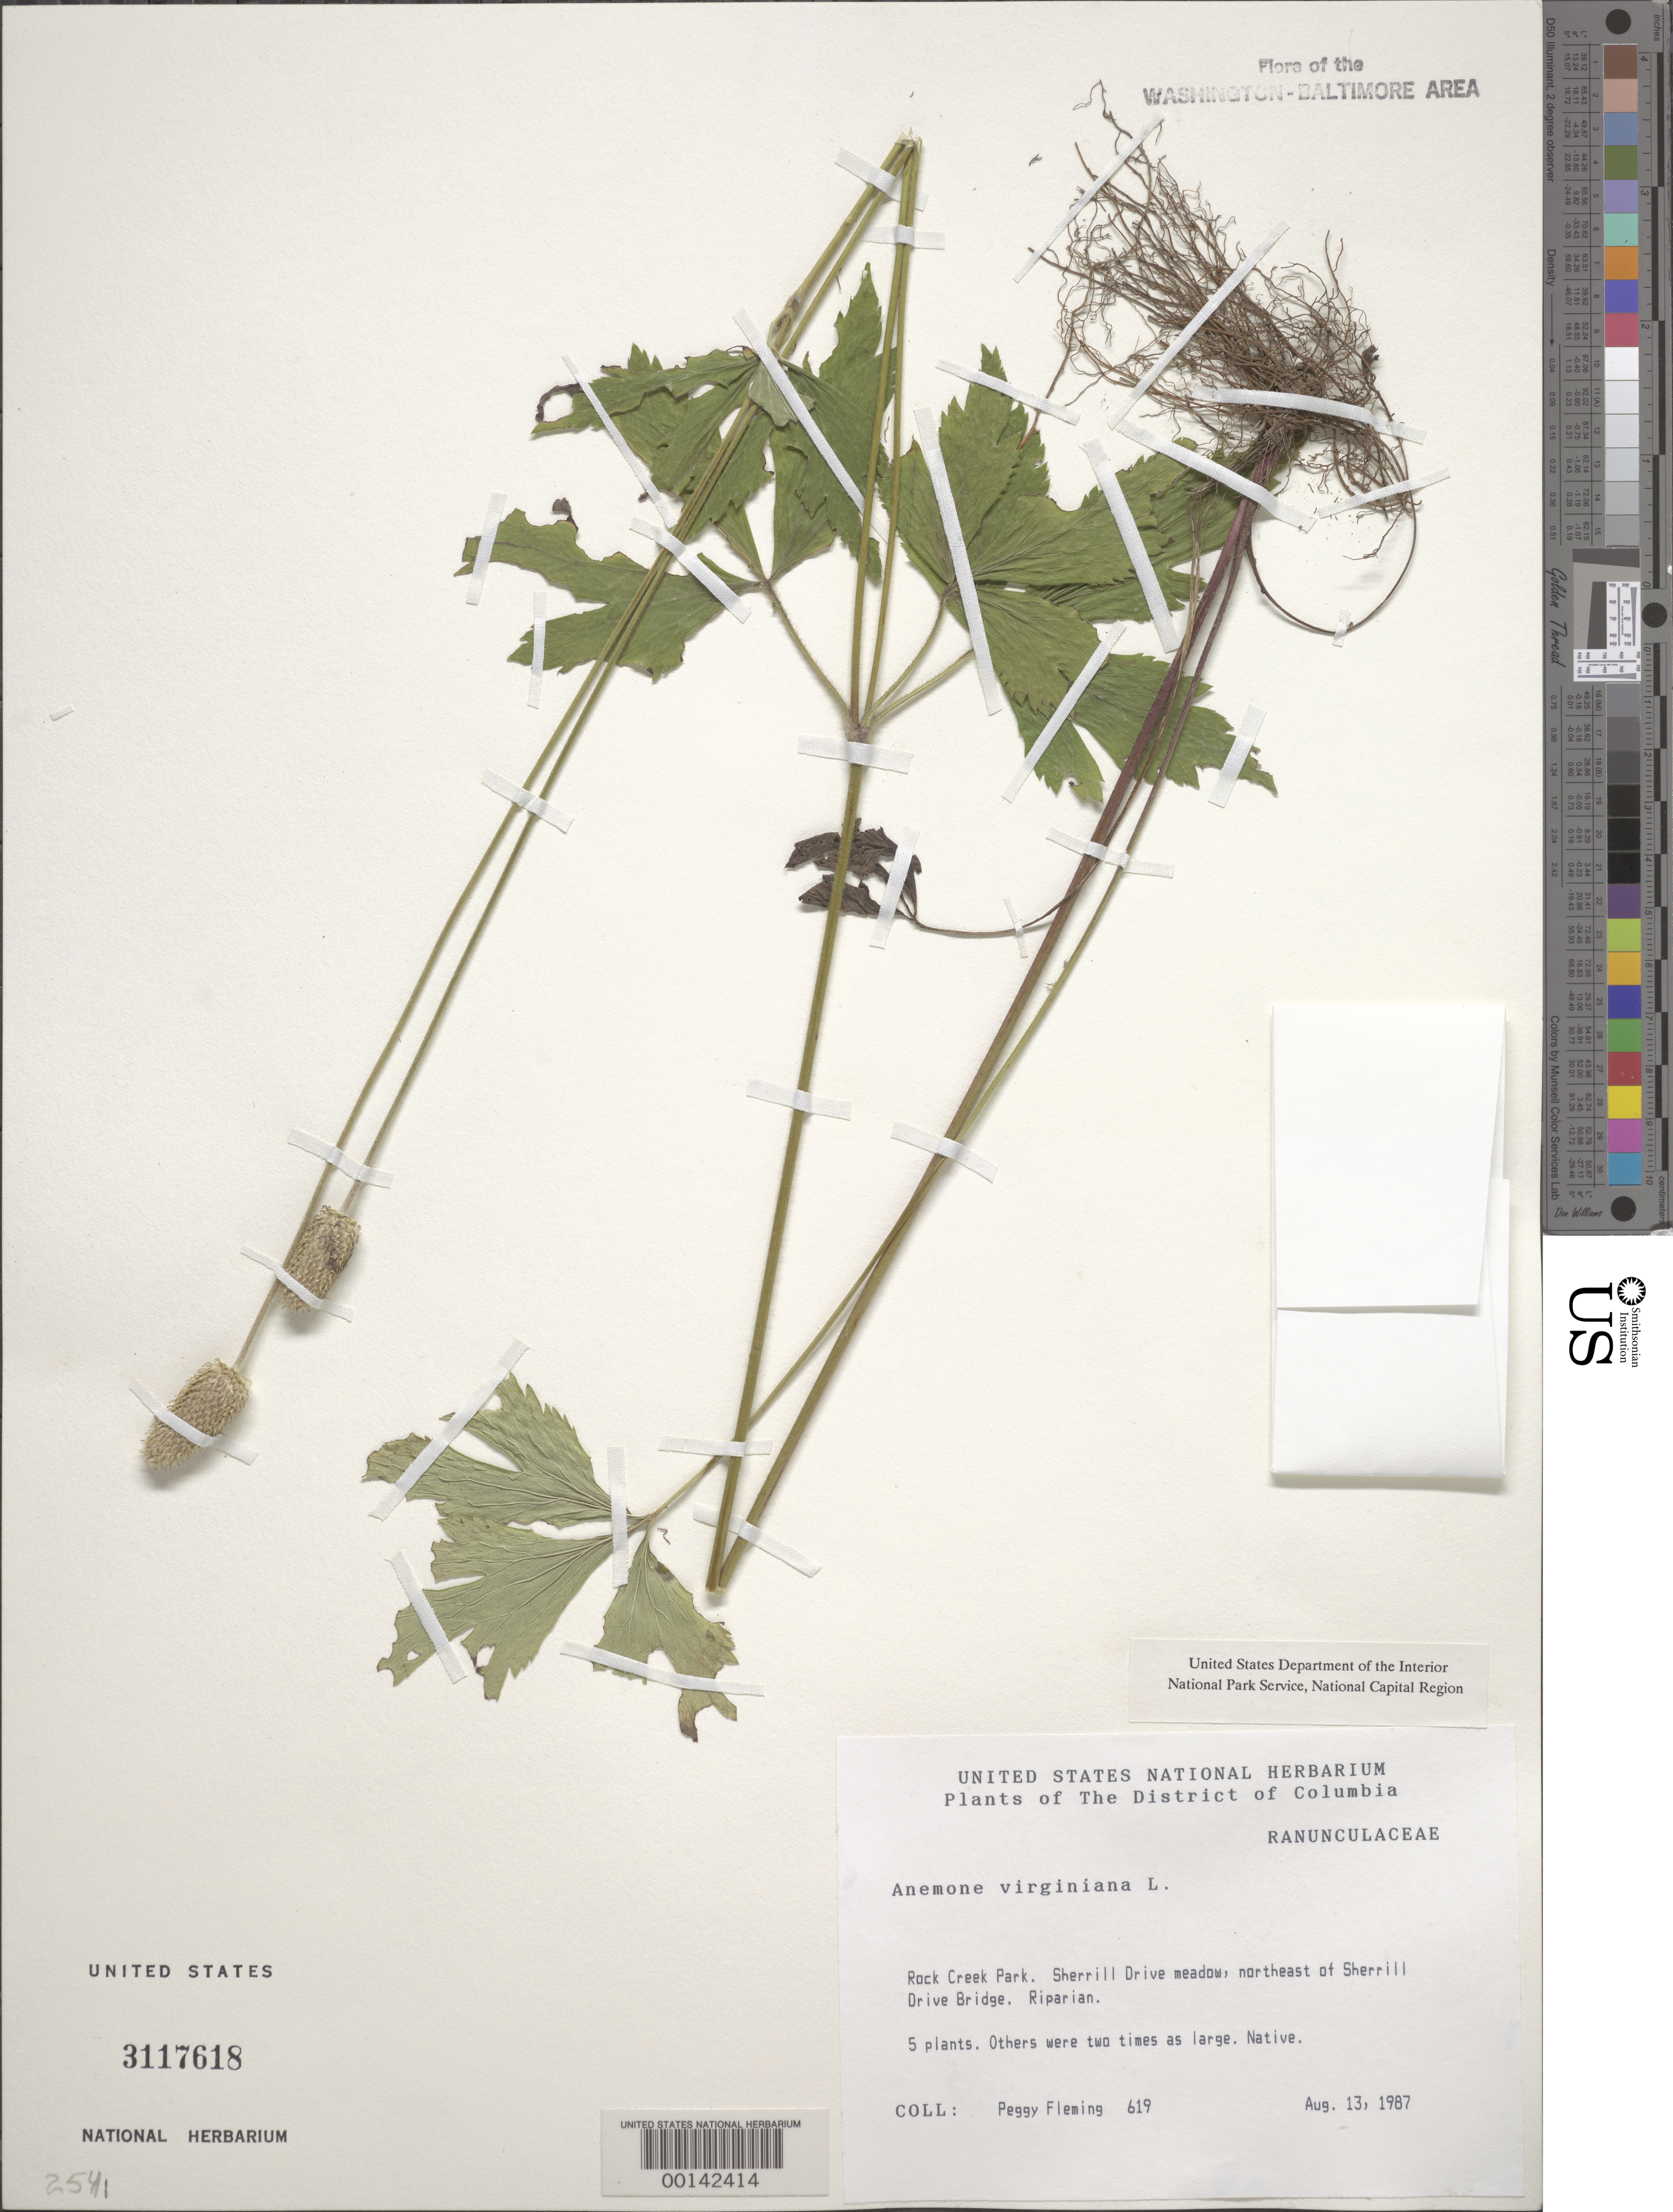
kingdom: Plantae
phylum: Tracheophyta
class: Magnoliopsida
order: Ranunculales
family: Ranunculaceae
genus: Anemone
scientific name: Anemone virginiana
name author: L.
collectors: P. Fleming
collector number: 619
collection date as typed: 13 Aug 1987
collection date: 1987-08-13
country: United States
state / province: District of Columbia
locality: Rock Creek Park. Sherrill Drive meadow, northeast of Sherrill Drive Bridge. Rock Creek Park and Vicinity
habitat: Riparian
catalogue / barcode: US 3117618